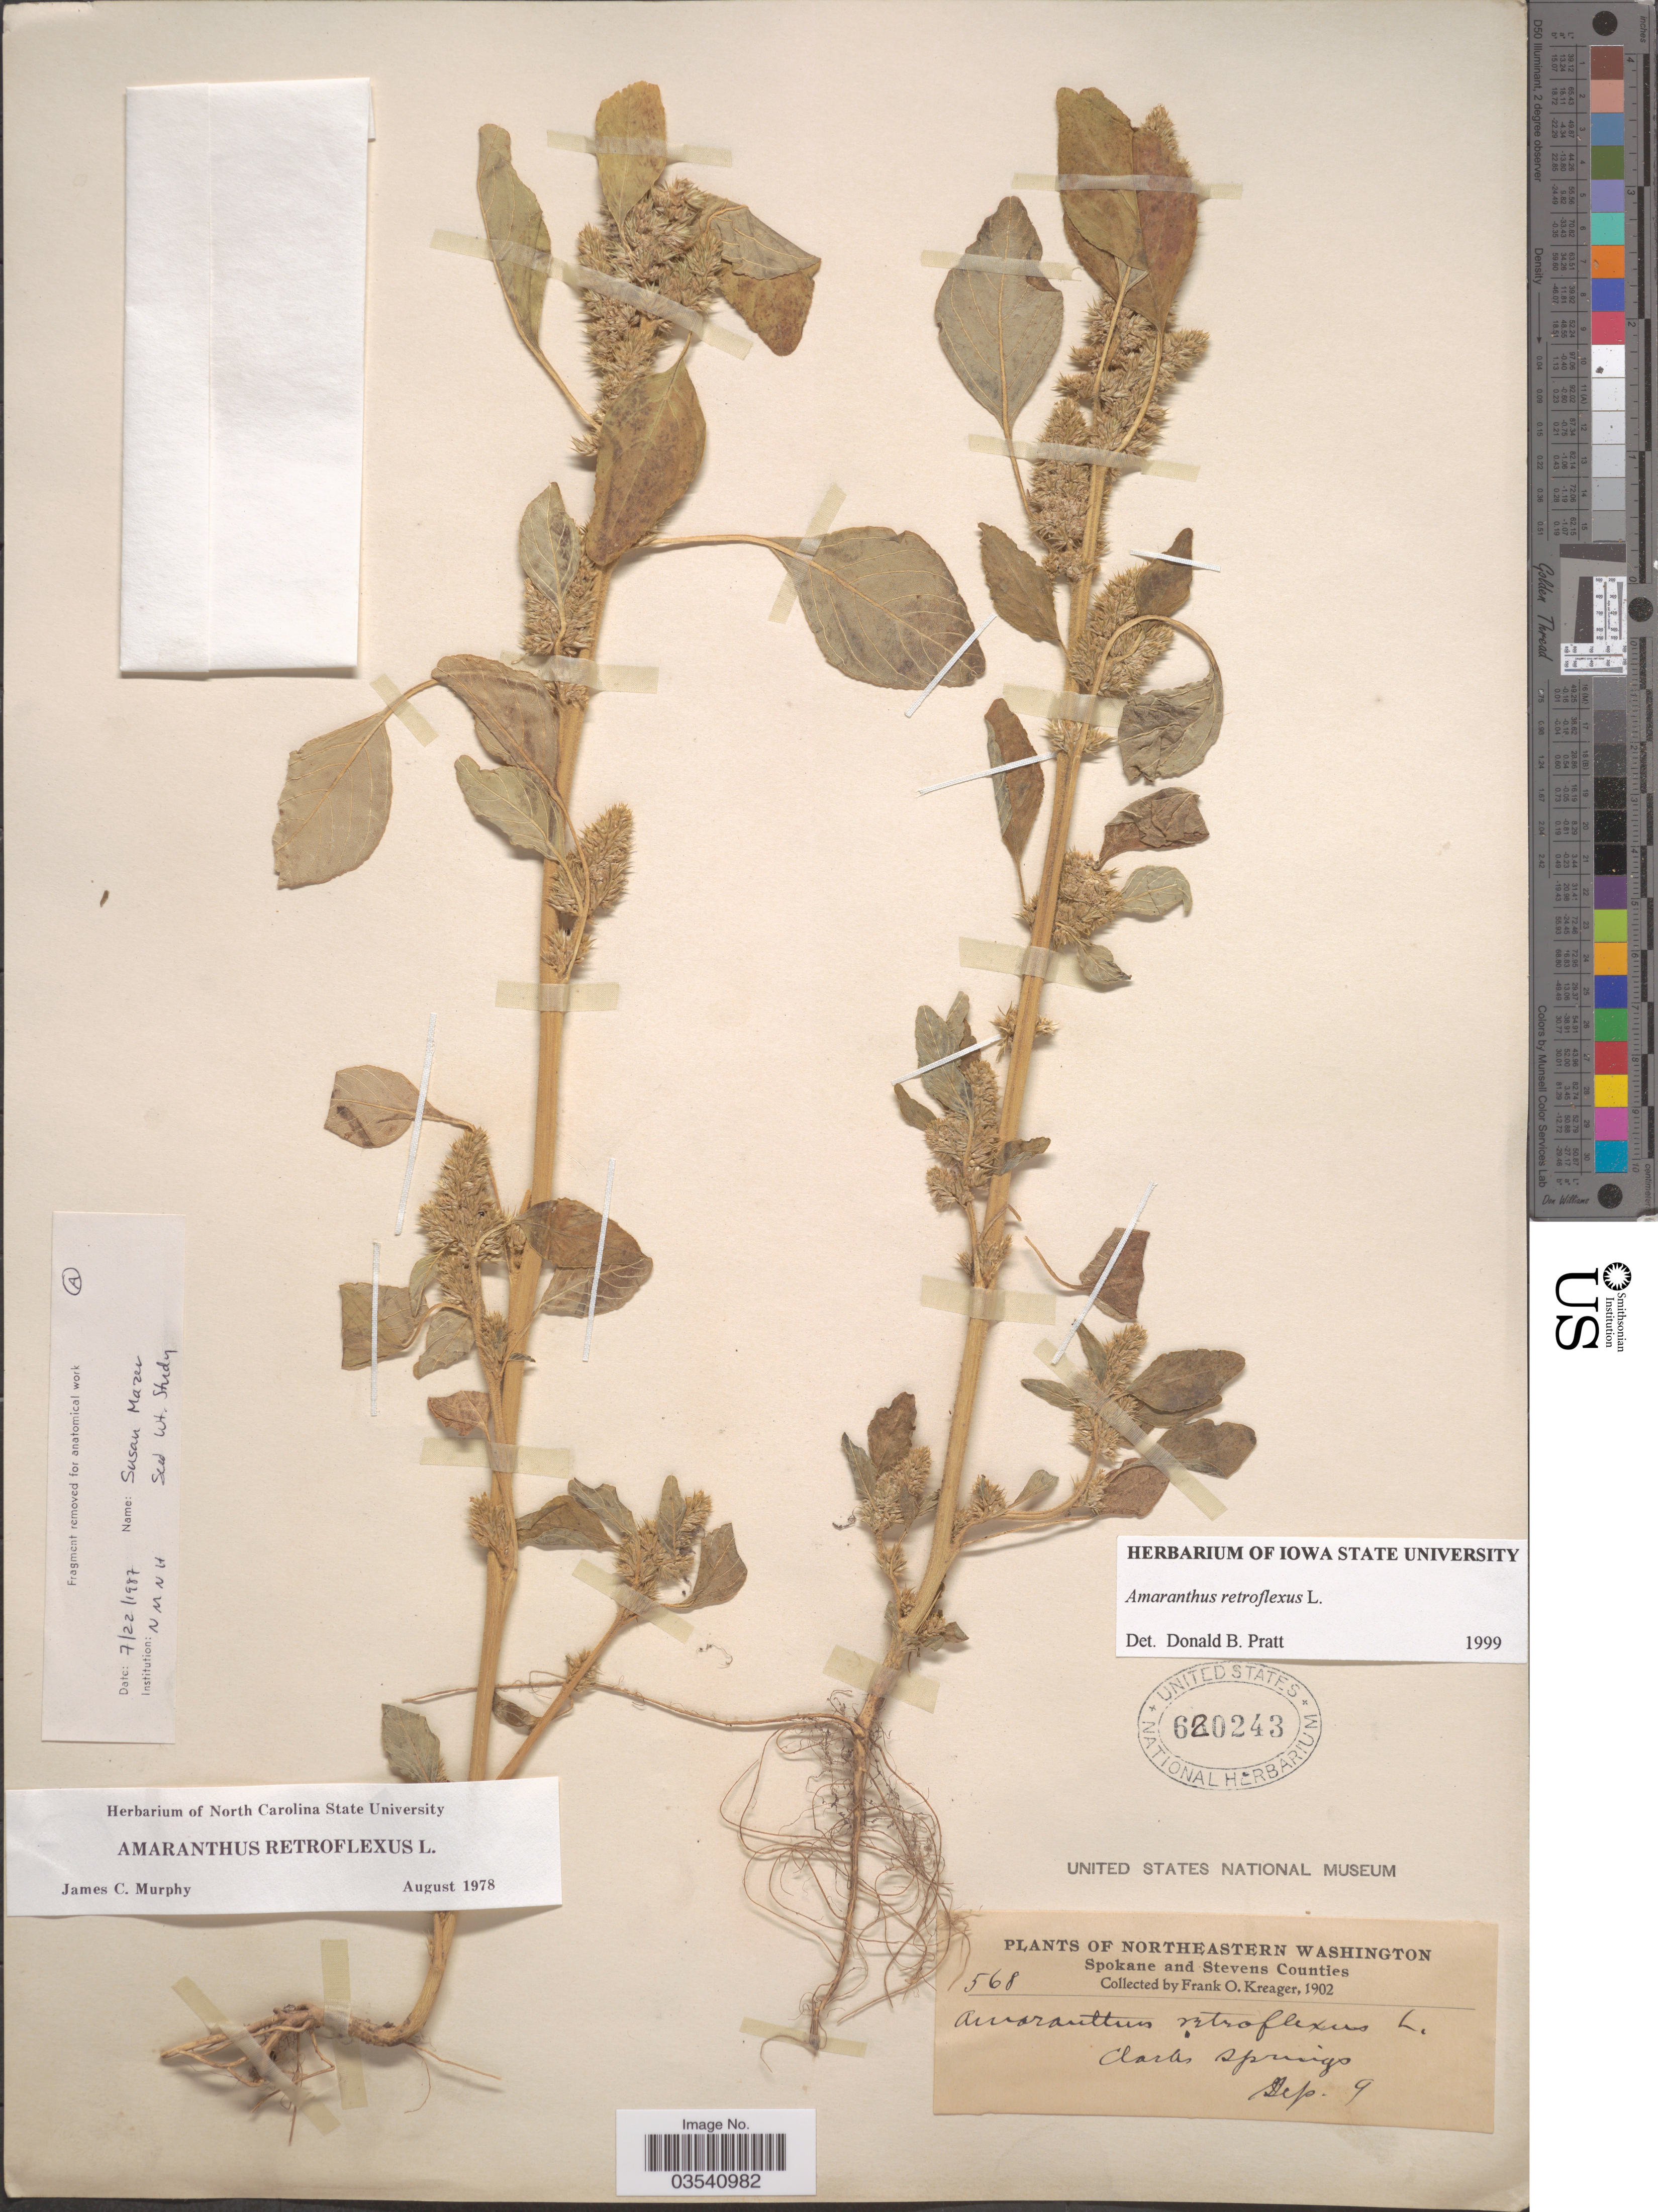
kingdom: Plantae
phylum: Tracheophyta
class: Magnoliopsida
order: Caryophyllales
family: Amaranthaceae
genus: Amaranthus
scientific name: Amaranthus retroflexus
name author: L.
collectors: F. Kreager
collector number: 568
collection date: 1902-09-09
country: United States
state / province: Washington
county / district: Spokane / Stevens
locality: Northeastern Washington. Spokane and Stevens Counties. Clarks Springs.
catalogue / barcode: US 620243